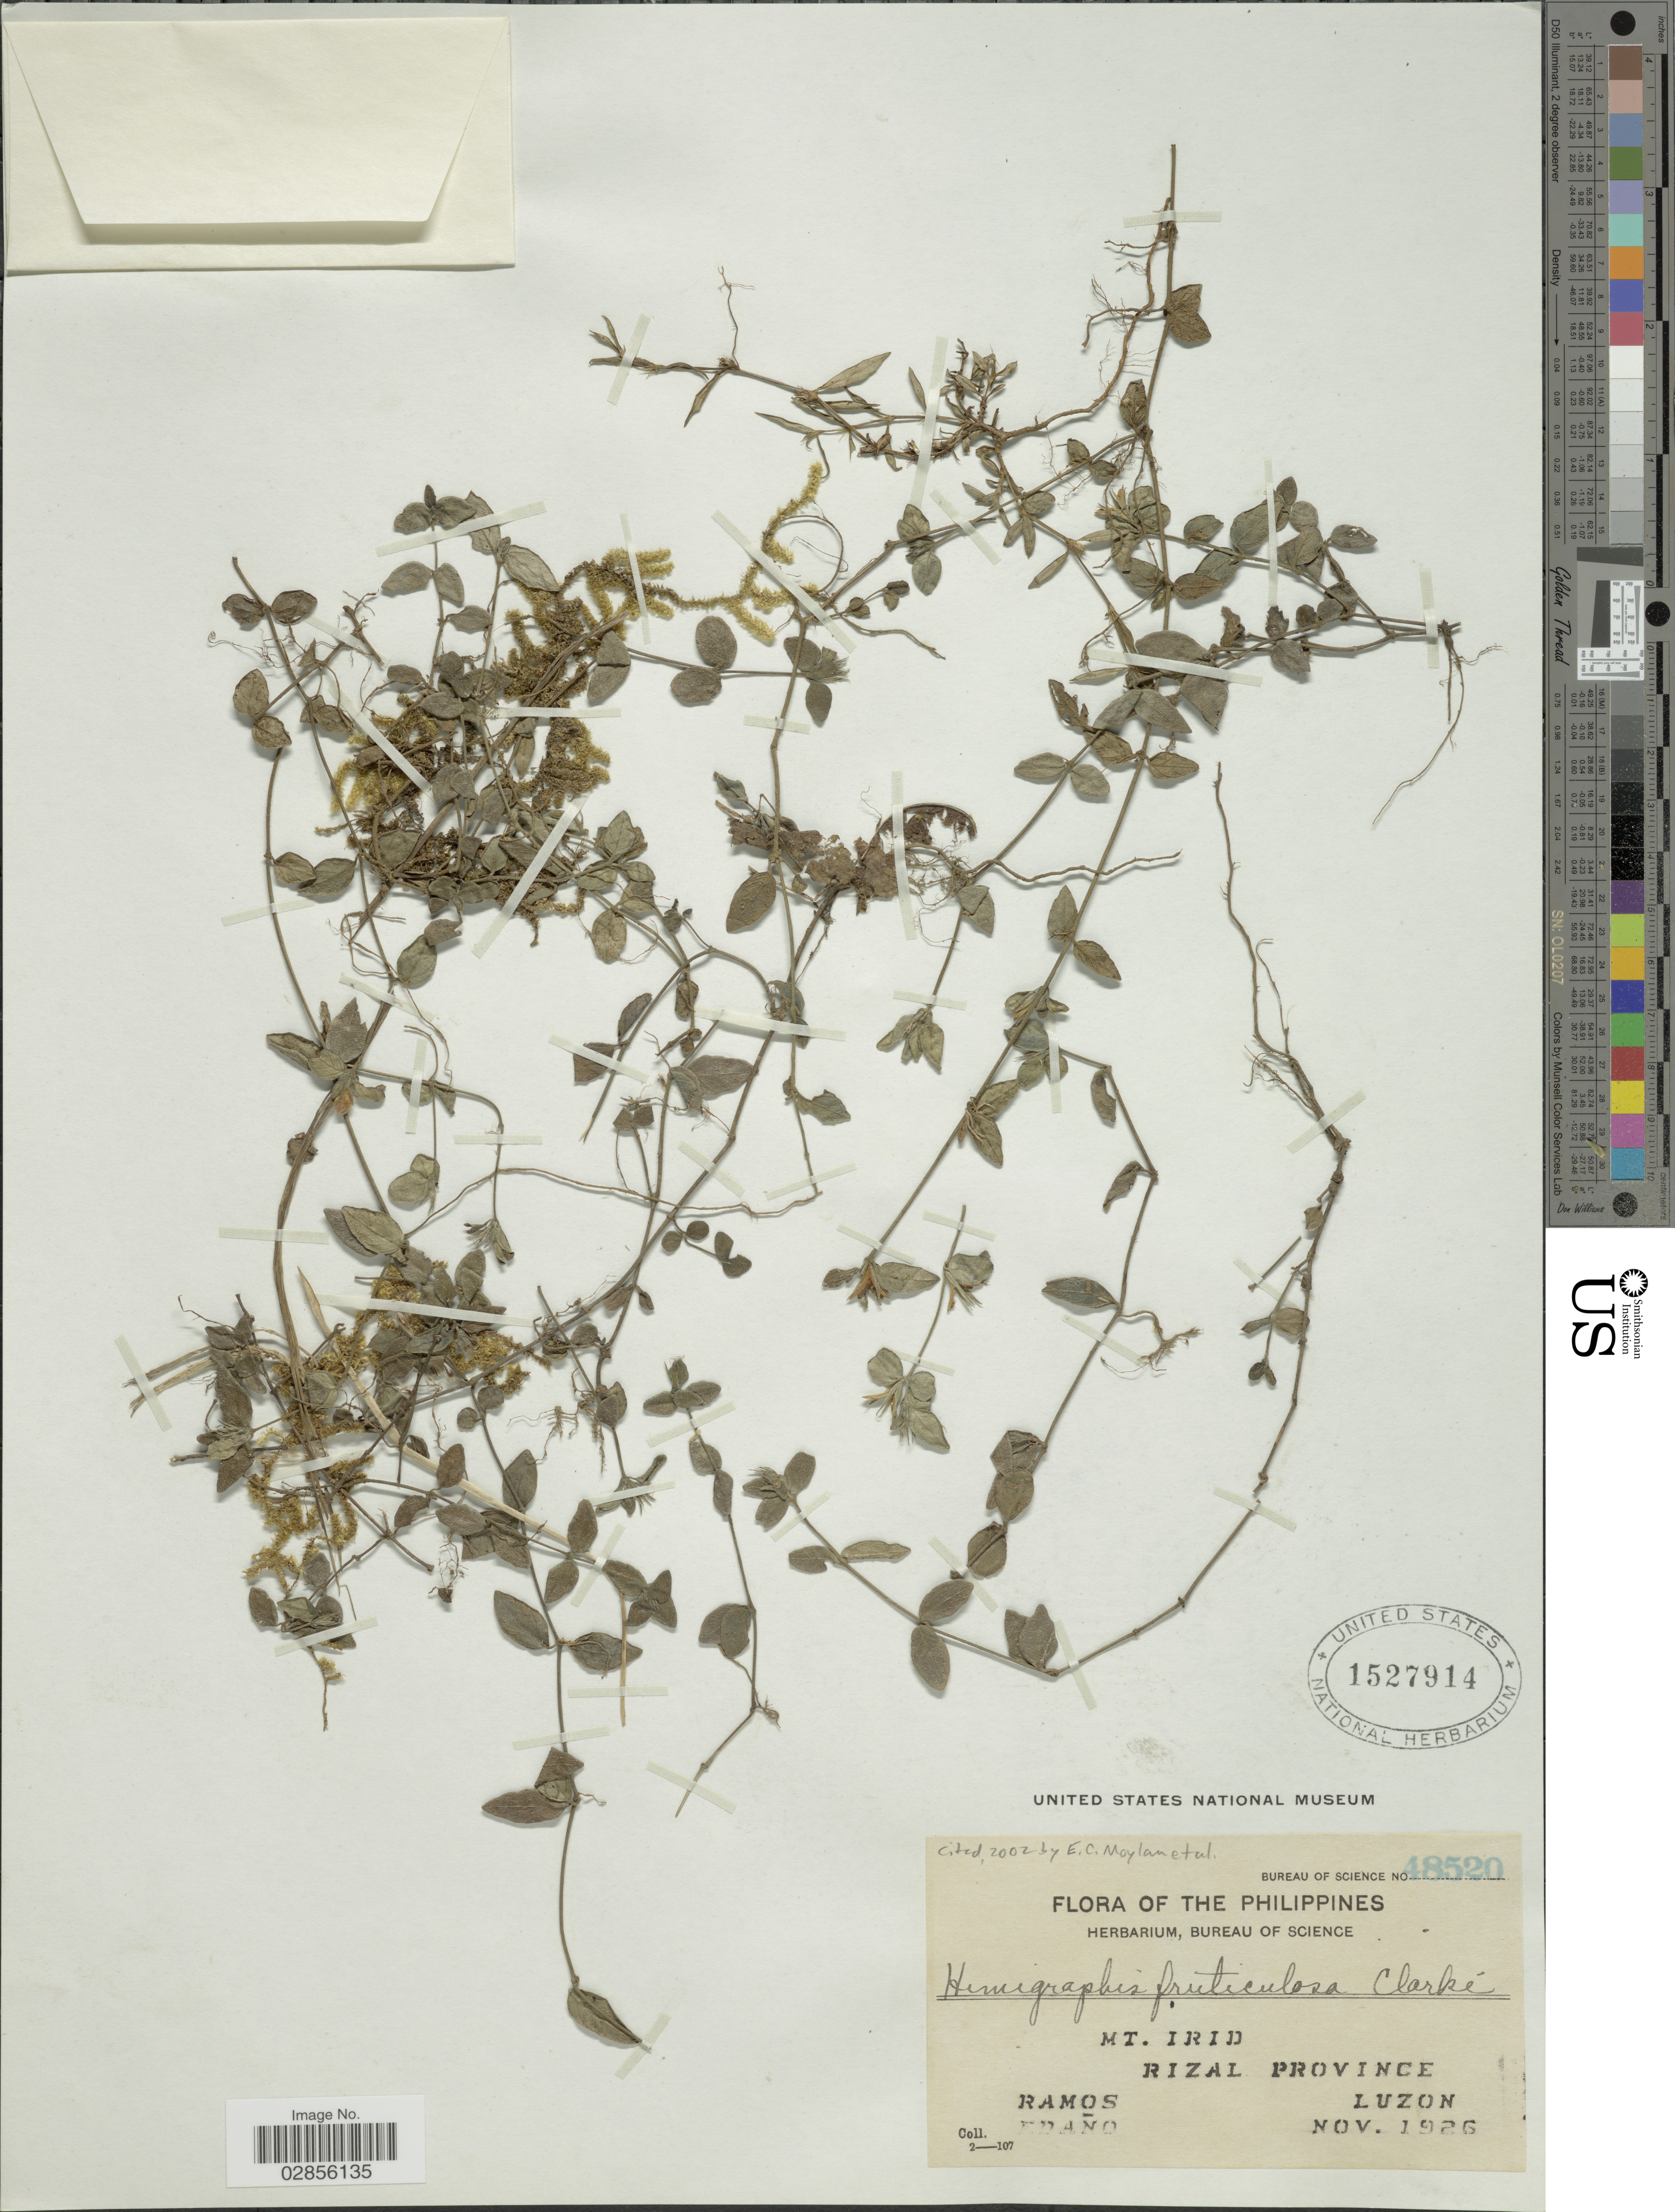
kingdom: Plantae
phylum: Tracheophyta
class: Magnoliopsida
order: Lamiales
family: Acanthaceae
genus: Hemigraphis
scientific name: Hemigraphis fruticulosa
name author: C.B. Clarke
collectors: -. Ramos & -. Edano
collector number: Bureau of Science 48520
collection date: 1926-11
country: Philippines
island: Luzon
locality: Mt. Irid. Rizal Province Luzon.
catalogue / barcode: US 1527914